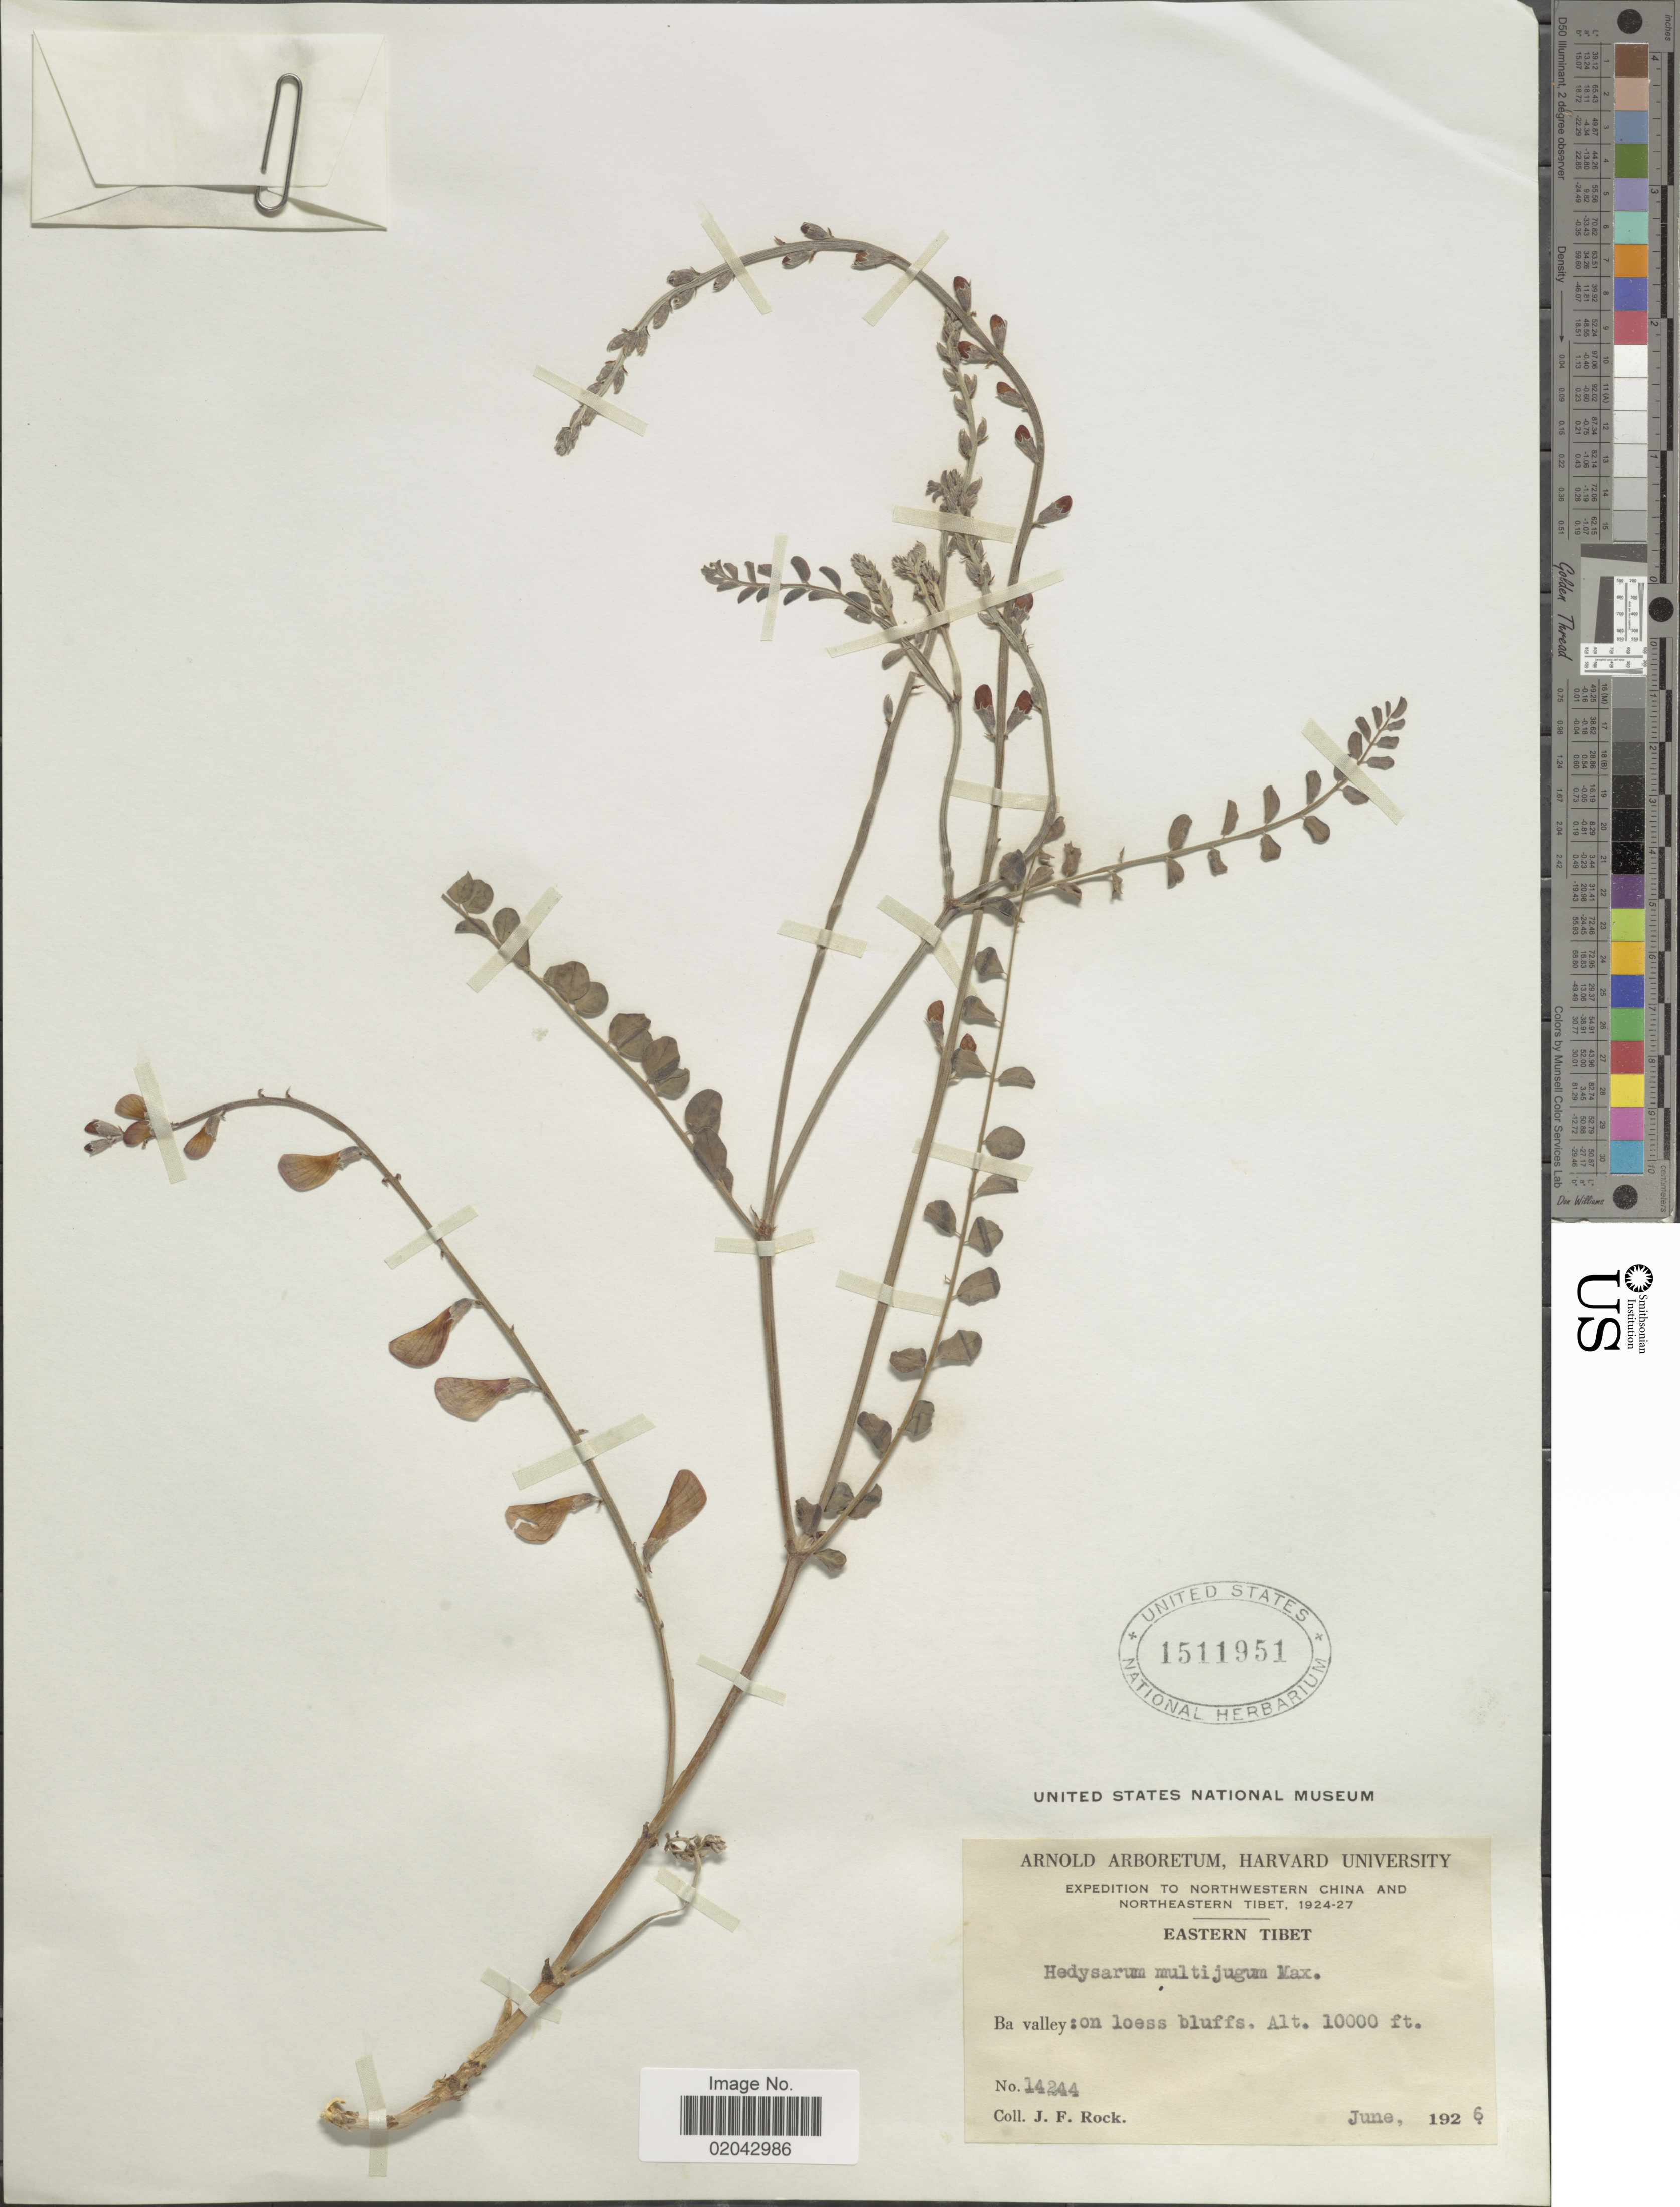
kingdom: Plantae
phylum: Tracheophyta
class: Magnoliopsida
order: Fabales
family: Fabaceae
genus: Corethrodendron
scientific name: Corethrodendron multijugum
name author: (Maxim.) B.H.Choi & H. Ohashi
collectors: J. Rock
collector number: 14244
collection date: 1926-06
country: China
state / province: Xizang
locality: Northwestern China and Northeastern Tibet, Eastern Tibet, Ba Valley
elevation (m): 3048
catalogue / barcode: US 1511951